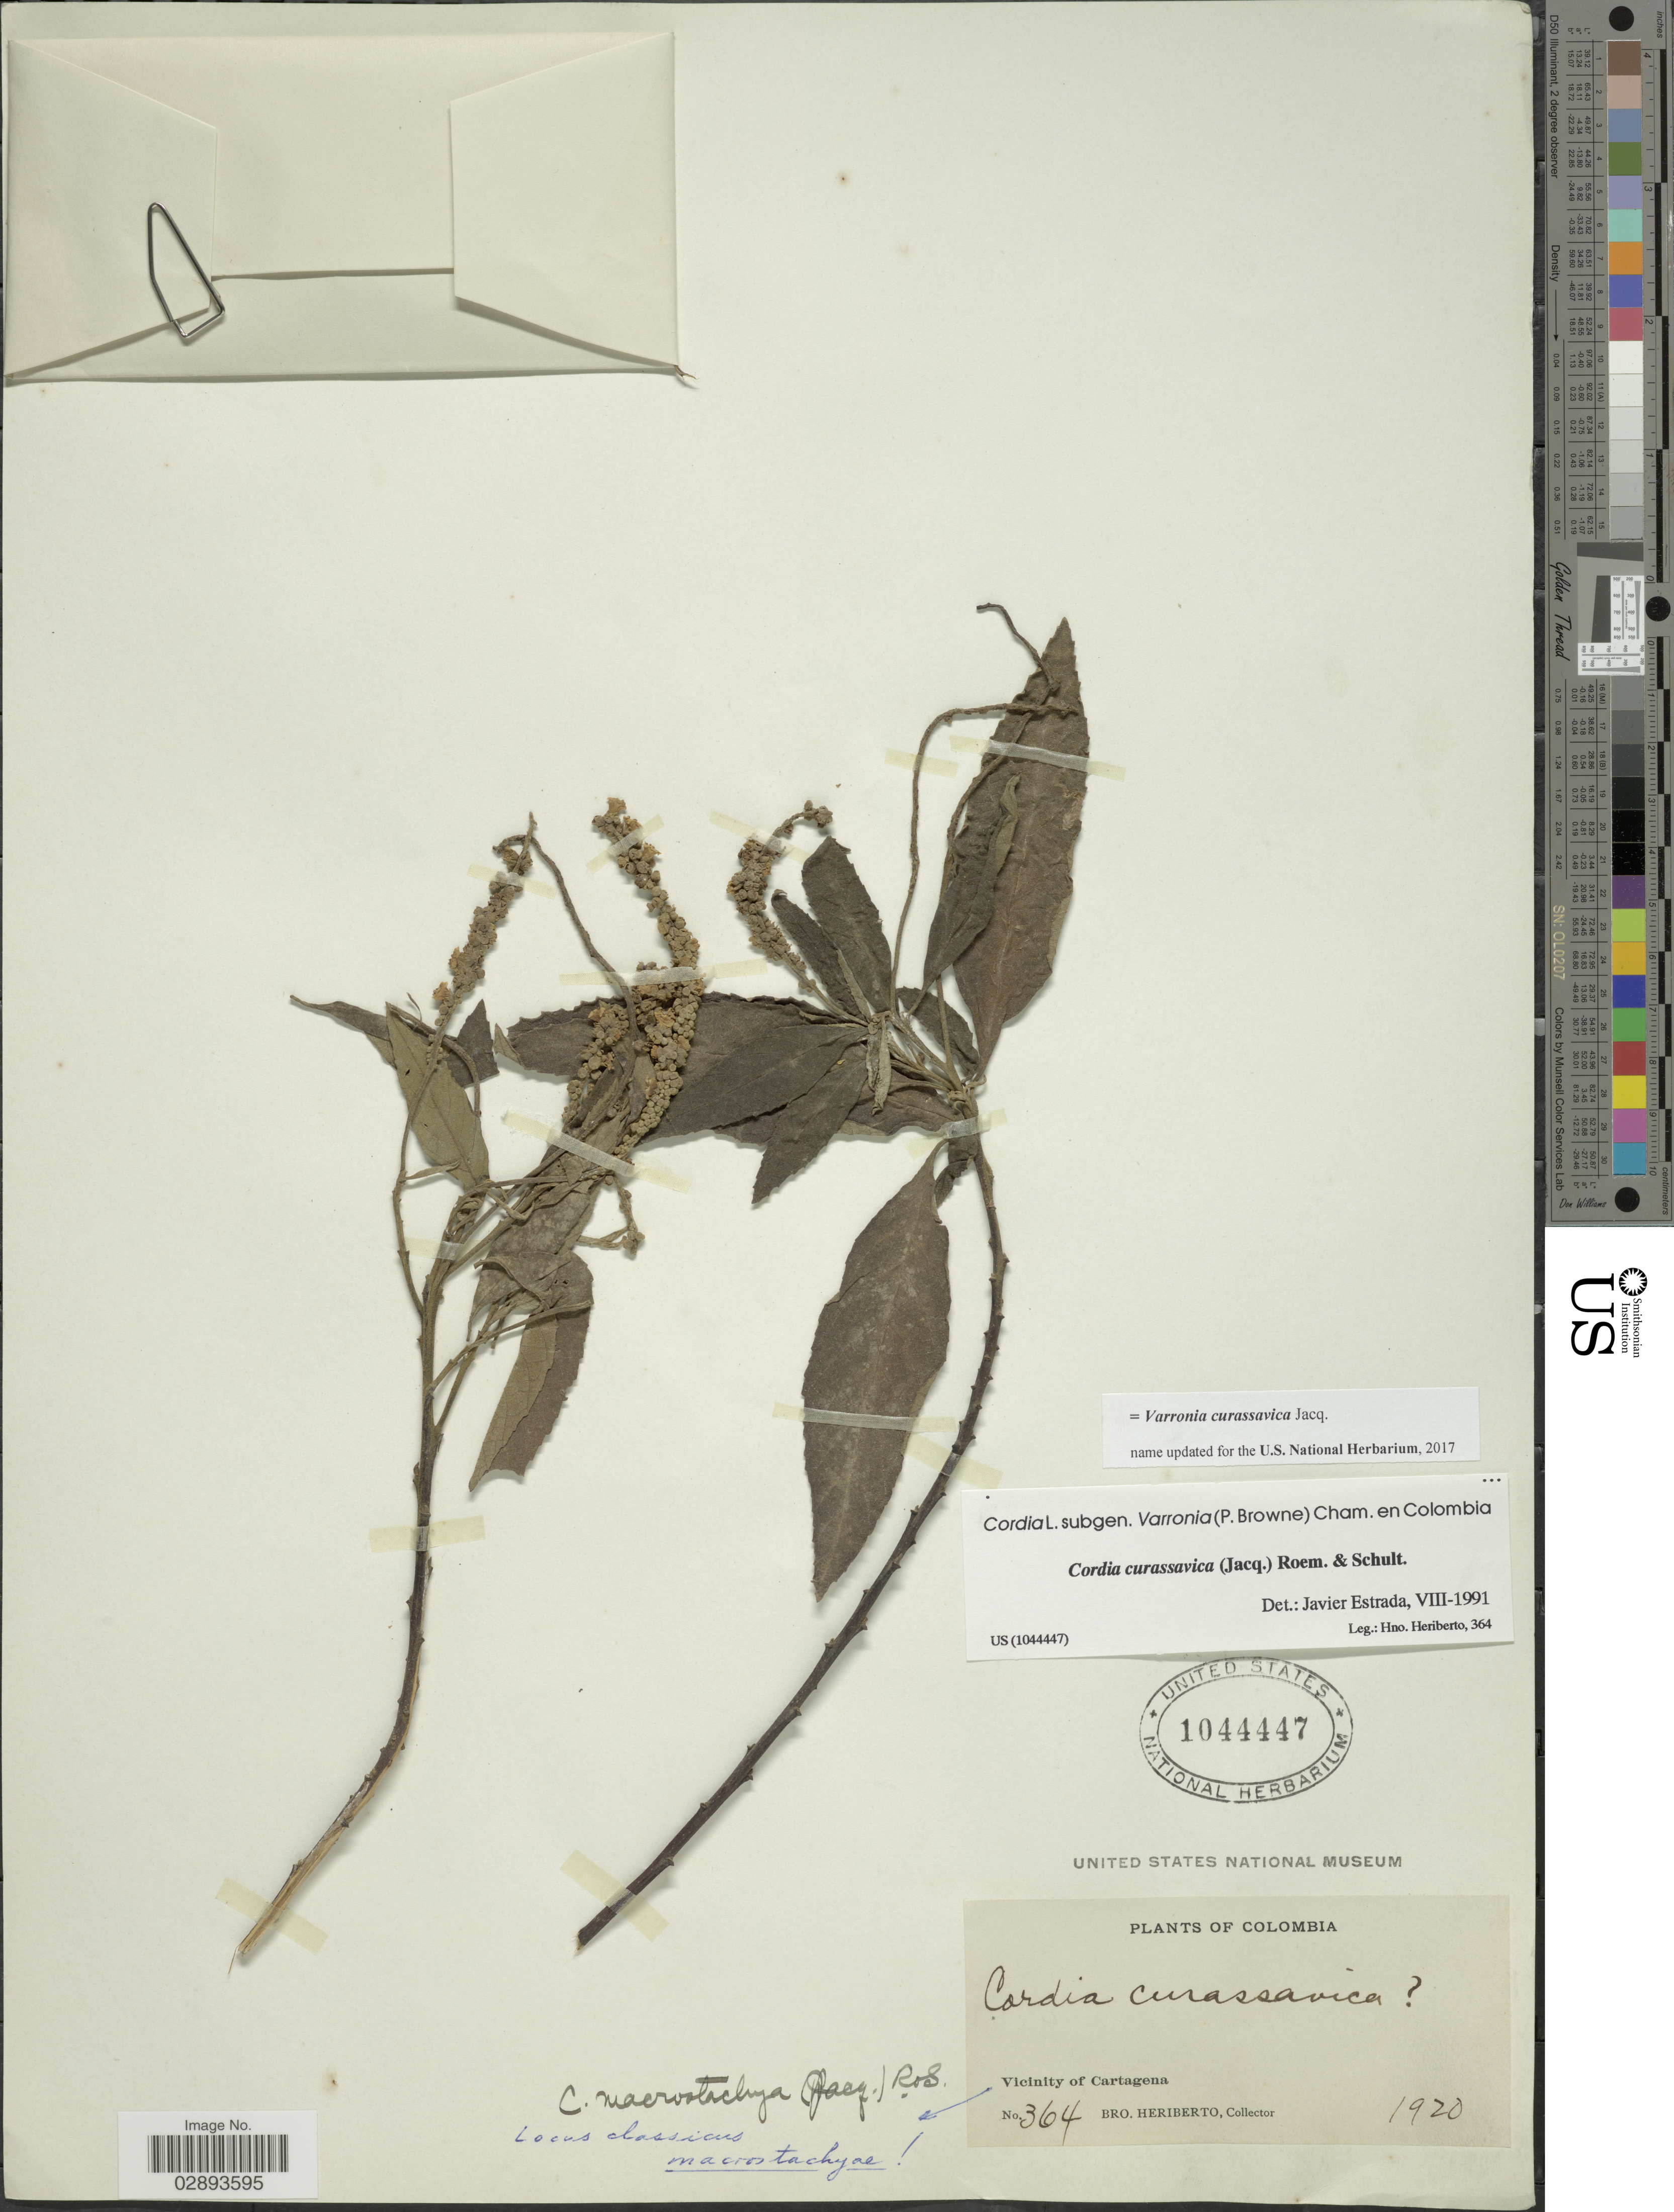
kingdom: Plantae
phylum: Tracheophyta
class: Magnoliopsida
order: Boraginales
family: Cordiaceae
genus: Varronia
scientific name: Varronia curassavica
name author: Jacq.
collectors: B. Heriberto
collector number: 364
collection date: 1920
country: Colombia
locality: Vicinity of Cartagena.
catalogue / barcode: US 1044447